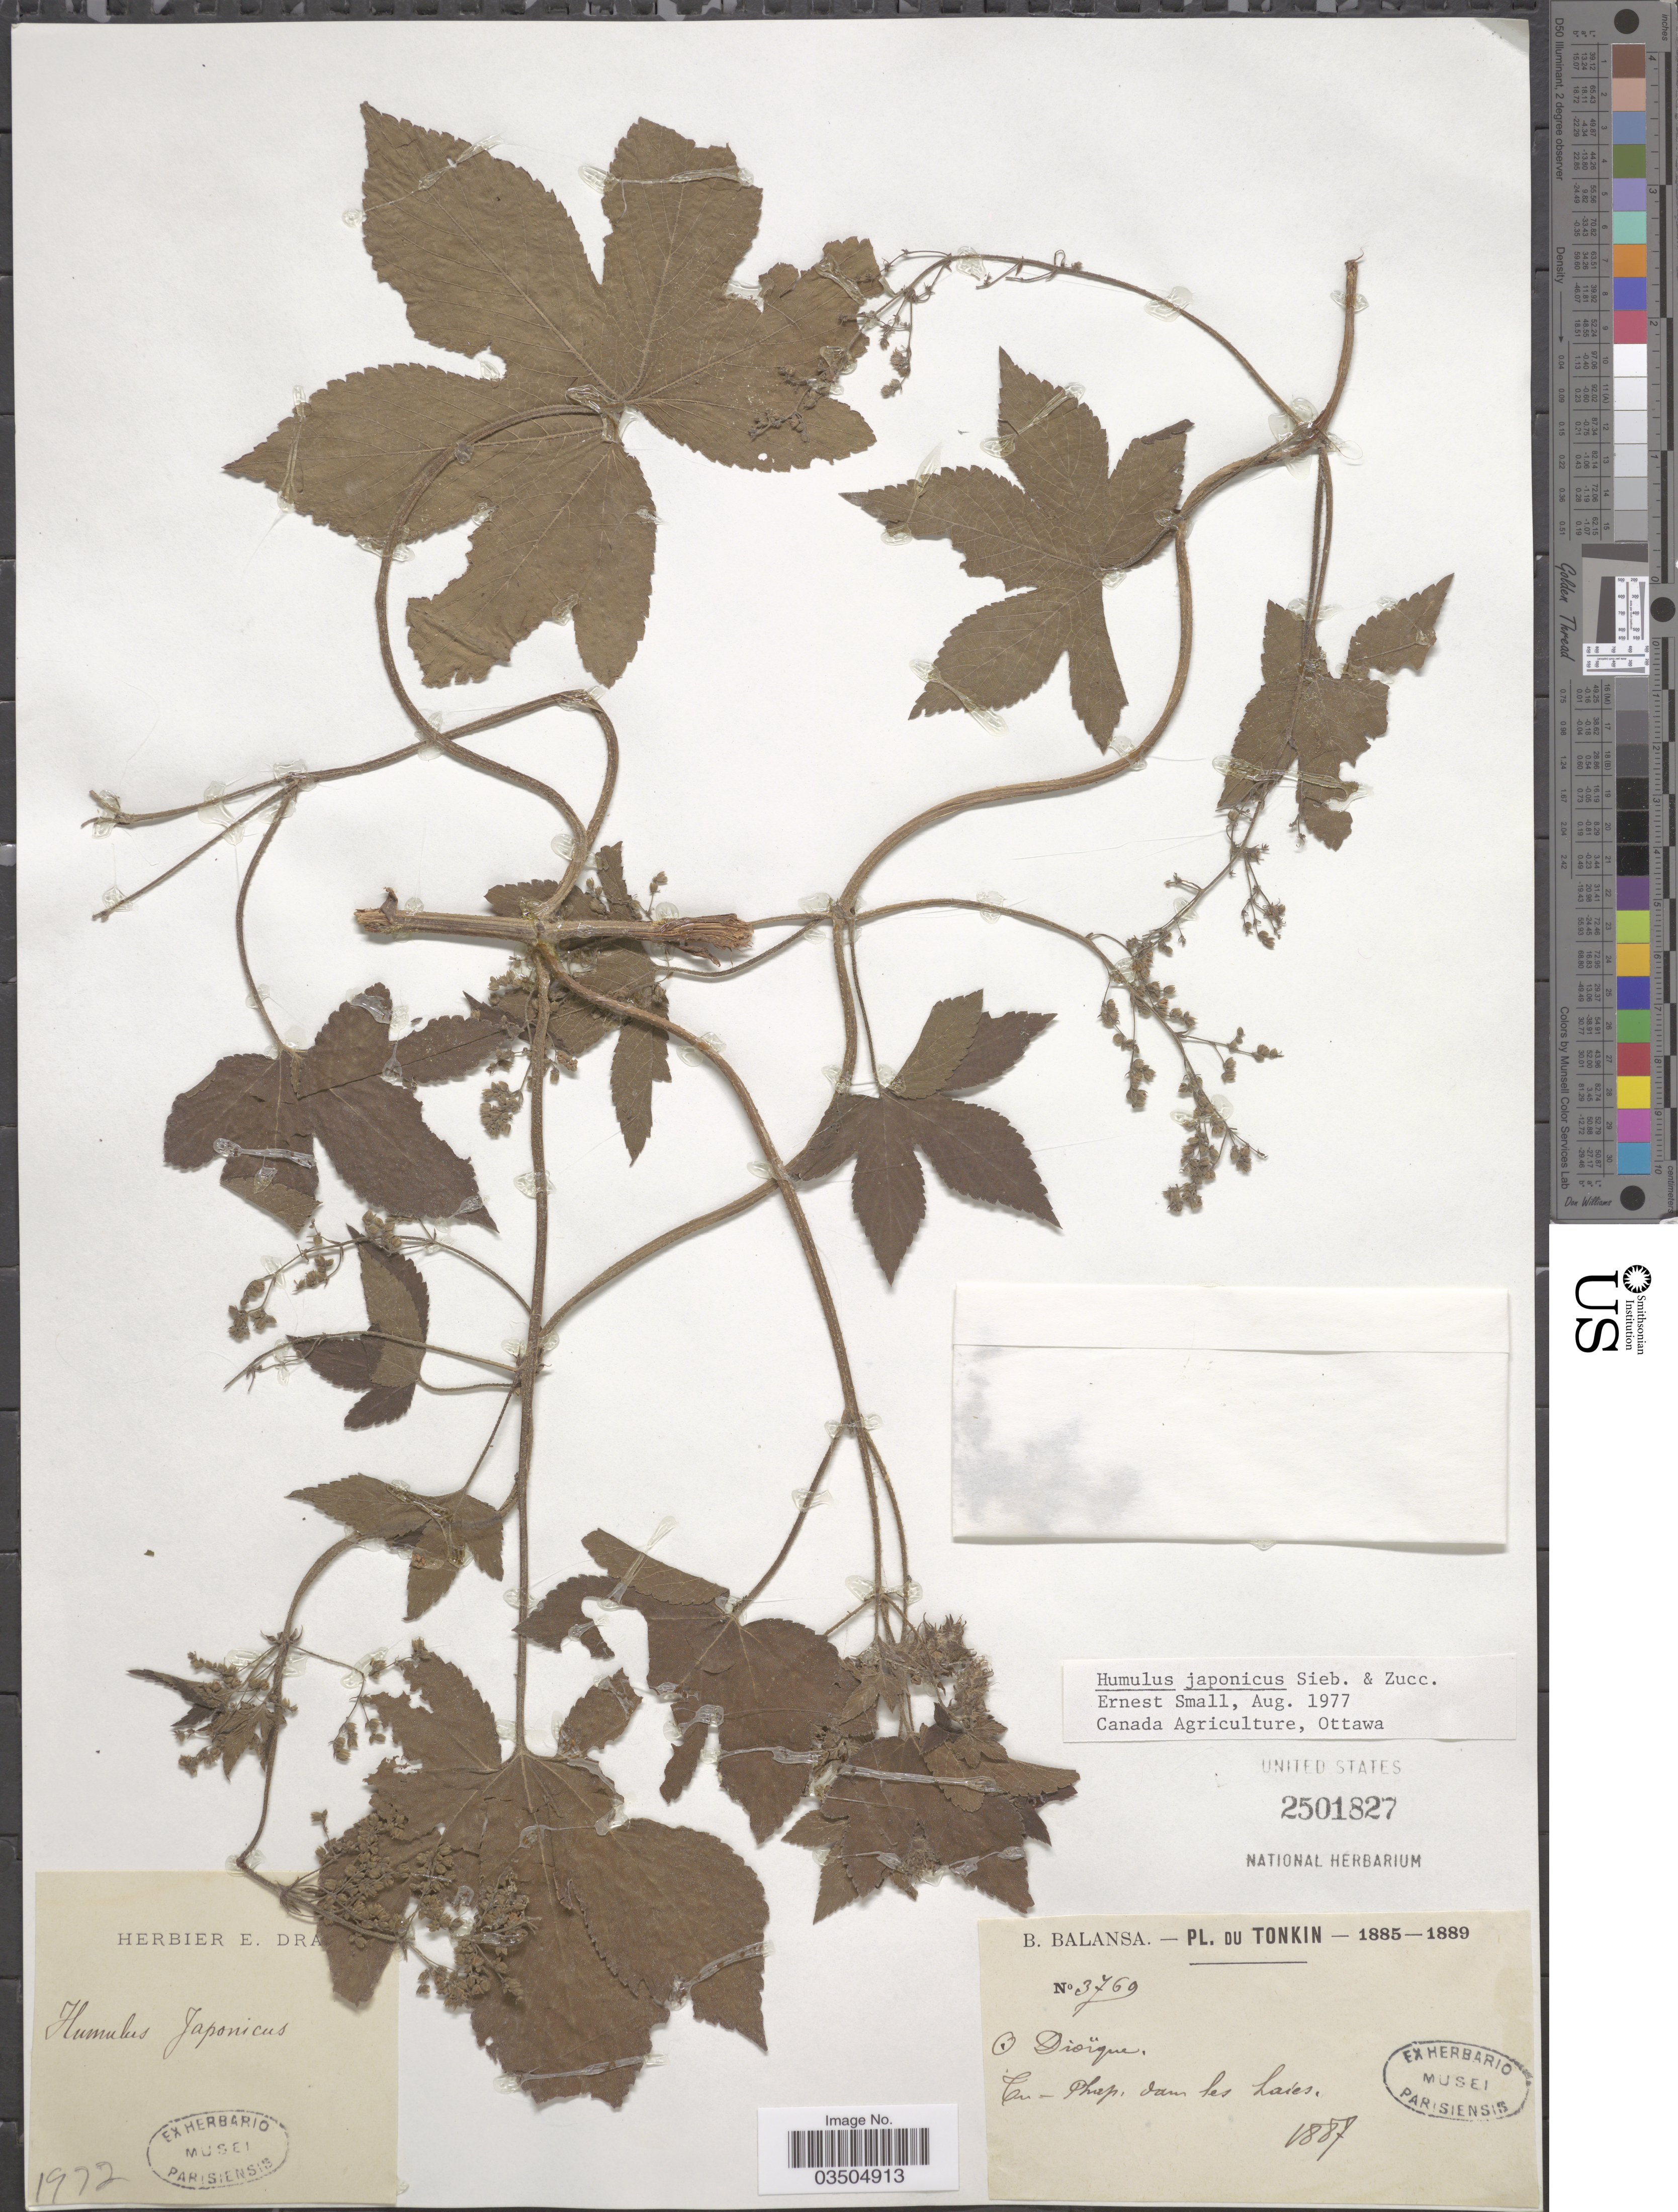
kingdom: Plantae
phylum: Tracheophyta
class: Magnoliopsida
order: Rosales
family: Cannabaceae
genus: Humulus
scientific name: Humulus japonicus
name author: Siebold & Zucc.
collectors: B. Balansa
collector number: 3769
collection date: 1887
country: Vietnam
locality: Tonkin. Tu-Phap, dans les haies.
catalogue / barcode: US 2501827